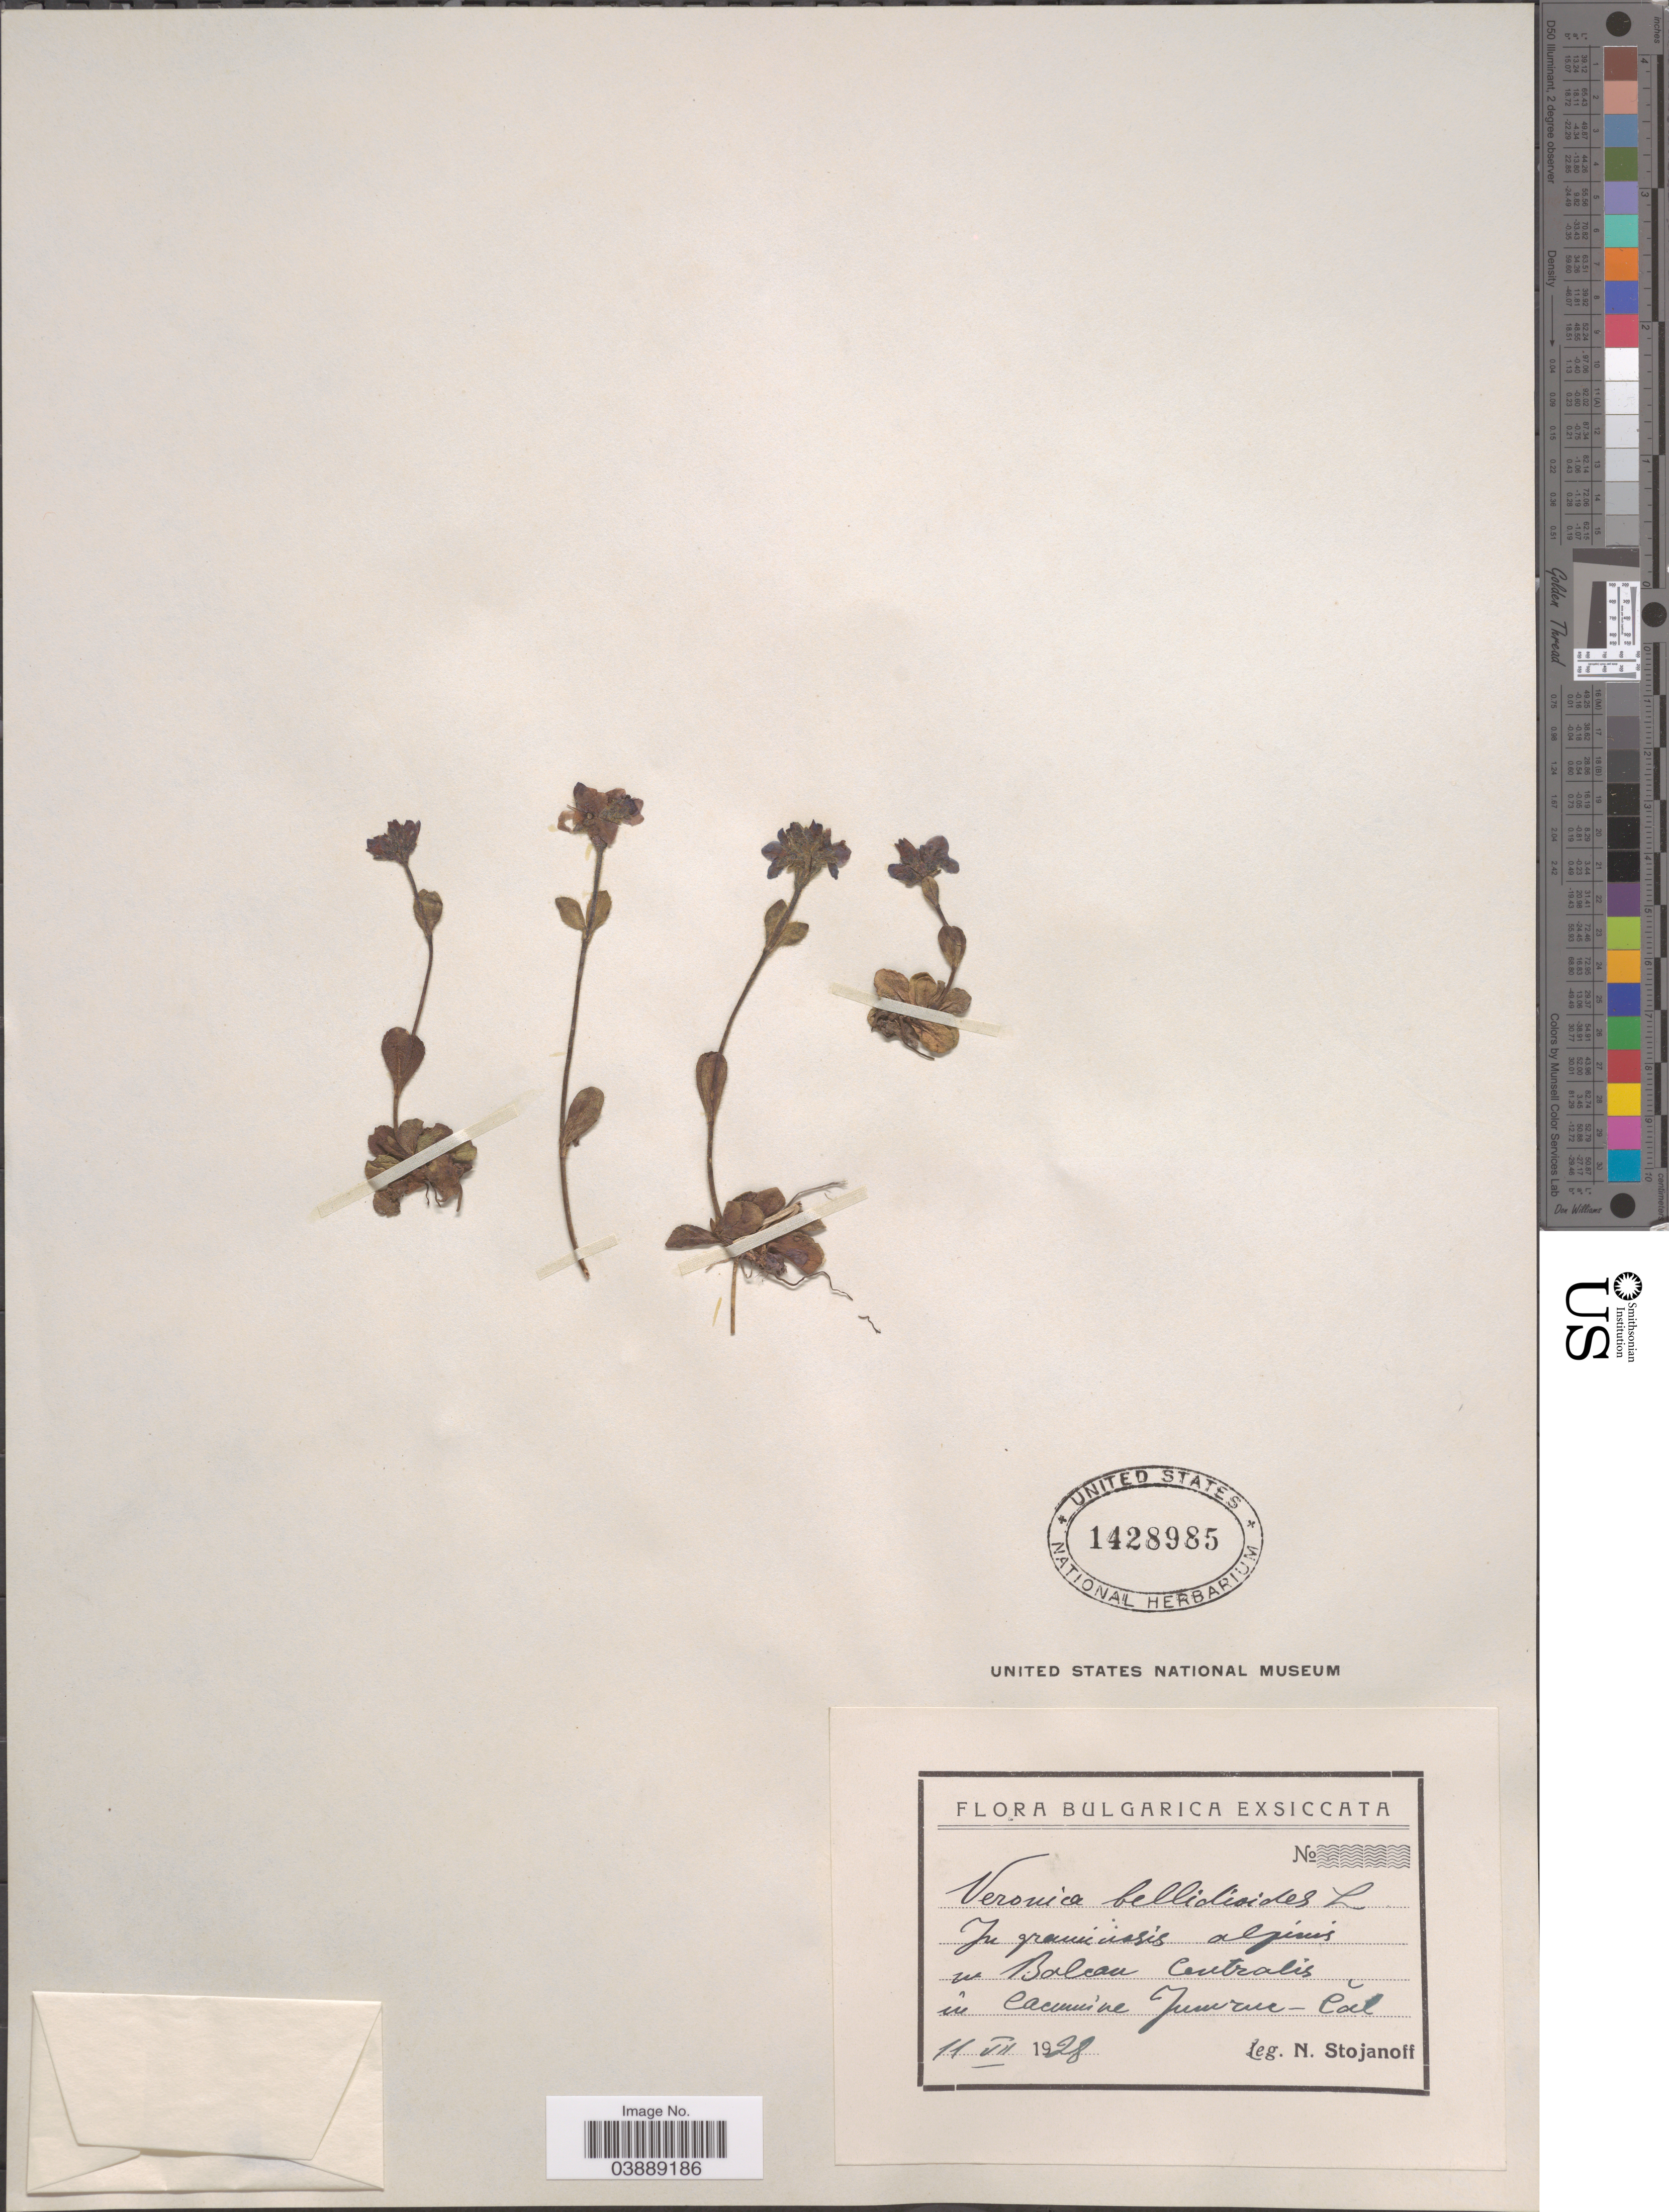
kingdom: Plantae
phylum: Tracheophyta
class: Magnoliopsida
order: Lamiales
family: Plantaginaceae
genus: Veronica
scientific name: Veronica bellidioides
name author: L.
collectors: N. Stojanoff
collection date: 1928-07-11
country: Bulgaria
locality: Bulgarica. In graminosis alpinis w Balcau Centralis in Cacuminae Junireu-Cal. [interpreted]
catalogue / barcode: US 1428985